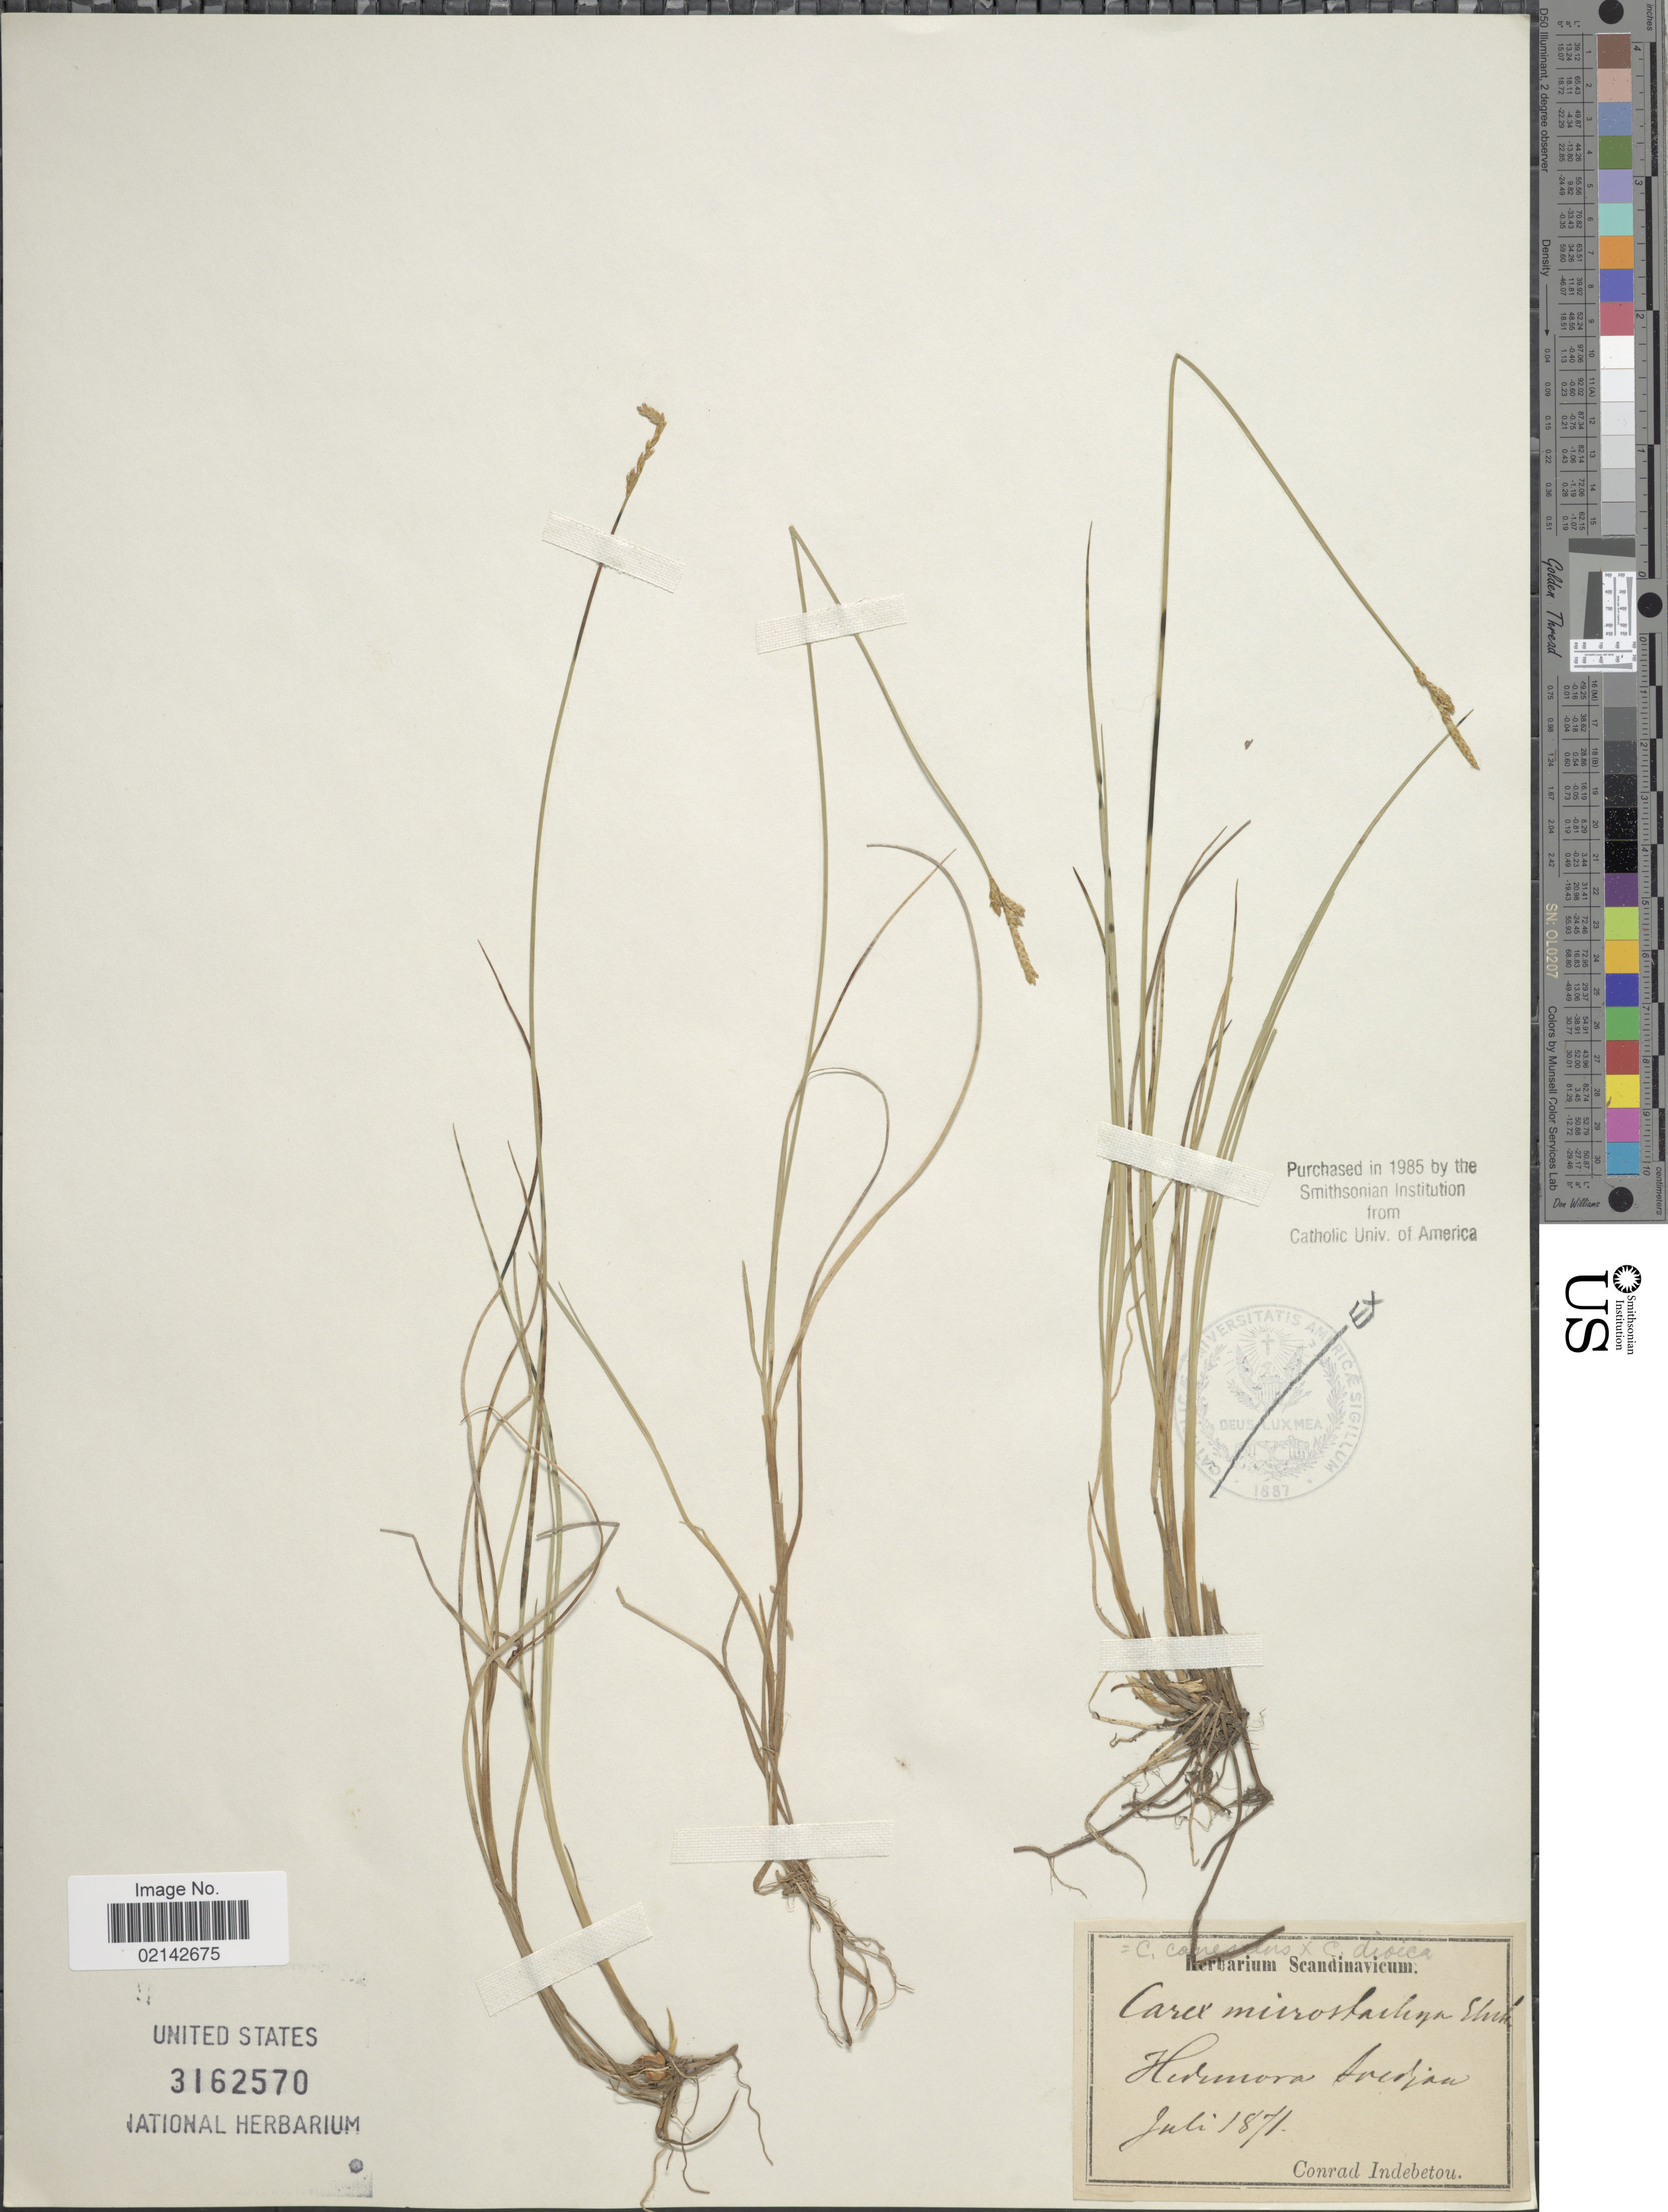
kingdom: Plantae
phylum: Tracheophyta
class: Liliopsida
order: Poales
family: Cyperaceae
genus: Carex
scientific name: Carex canescens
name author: L.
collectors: C. Indebetou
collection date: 1871-07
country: Sweden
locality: Hedemora Svedjan.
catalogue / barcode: US 3162570